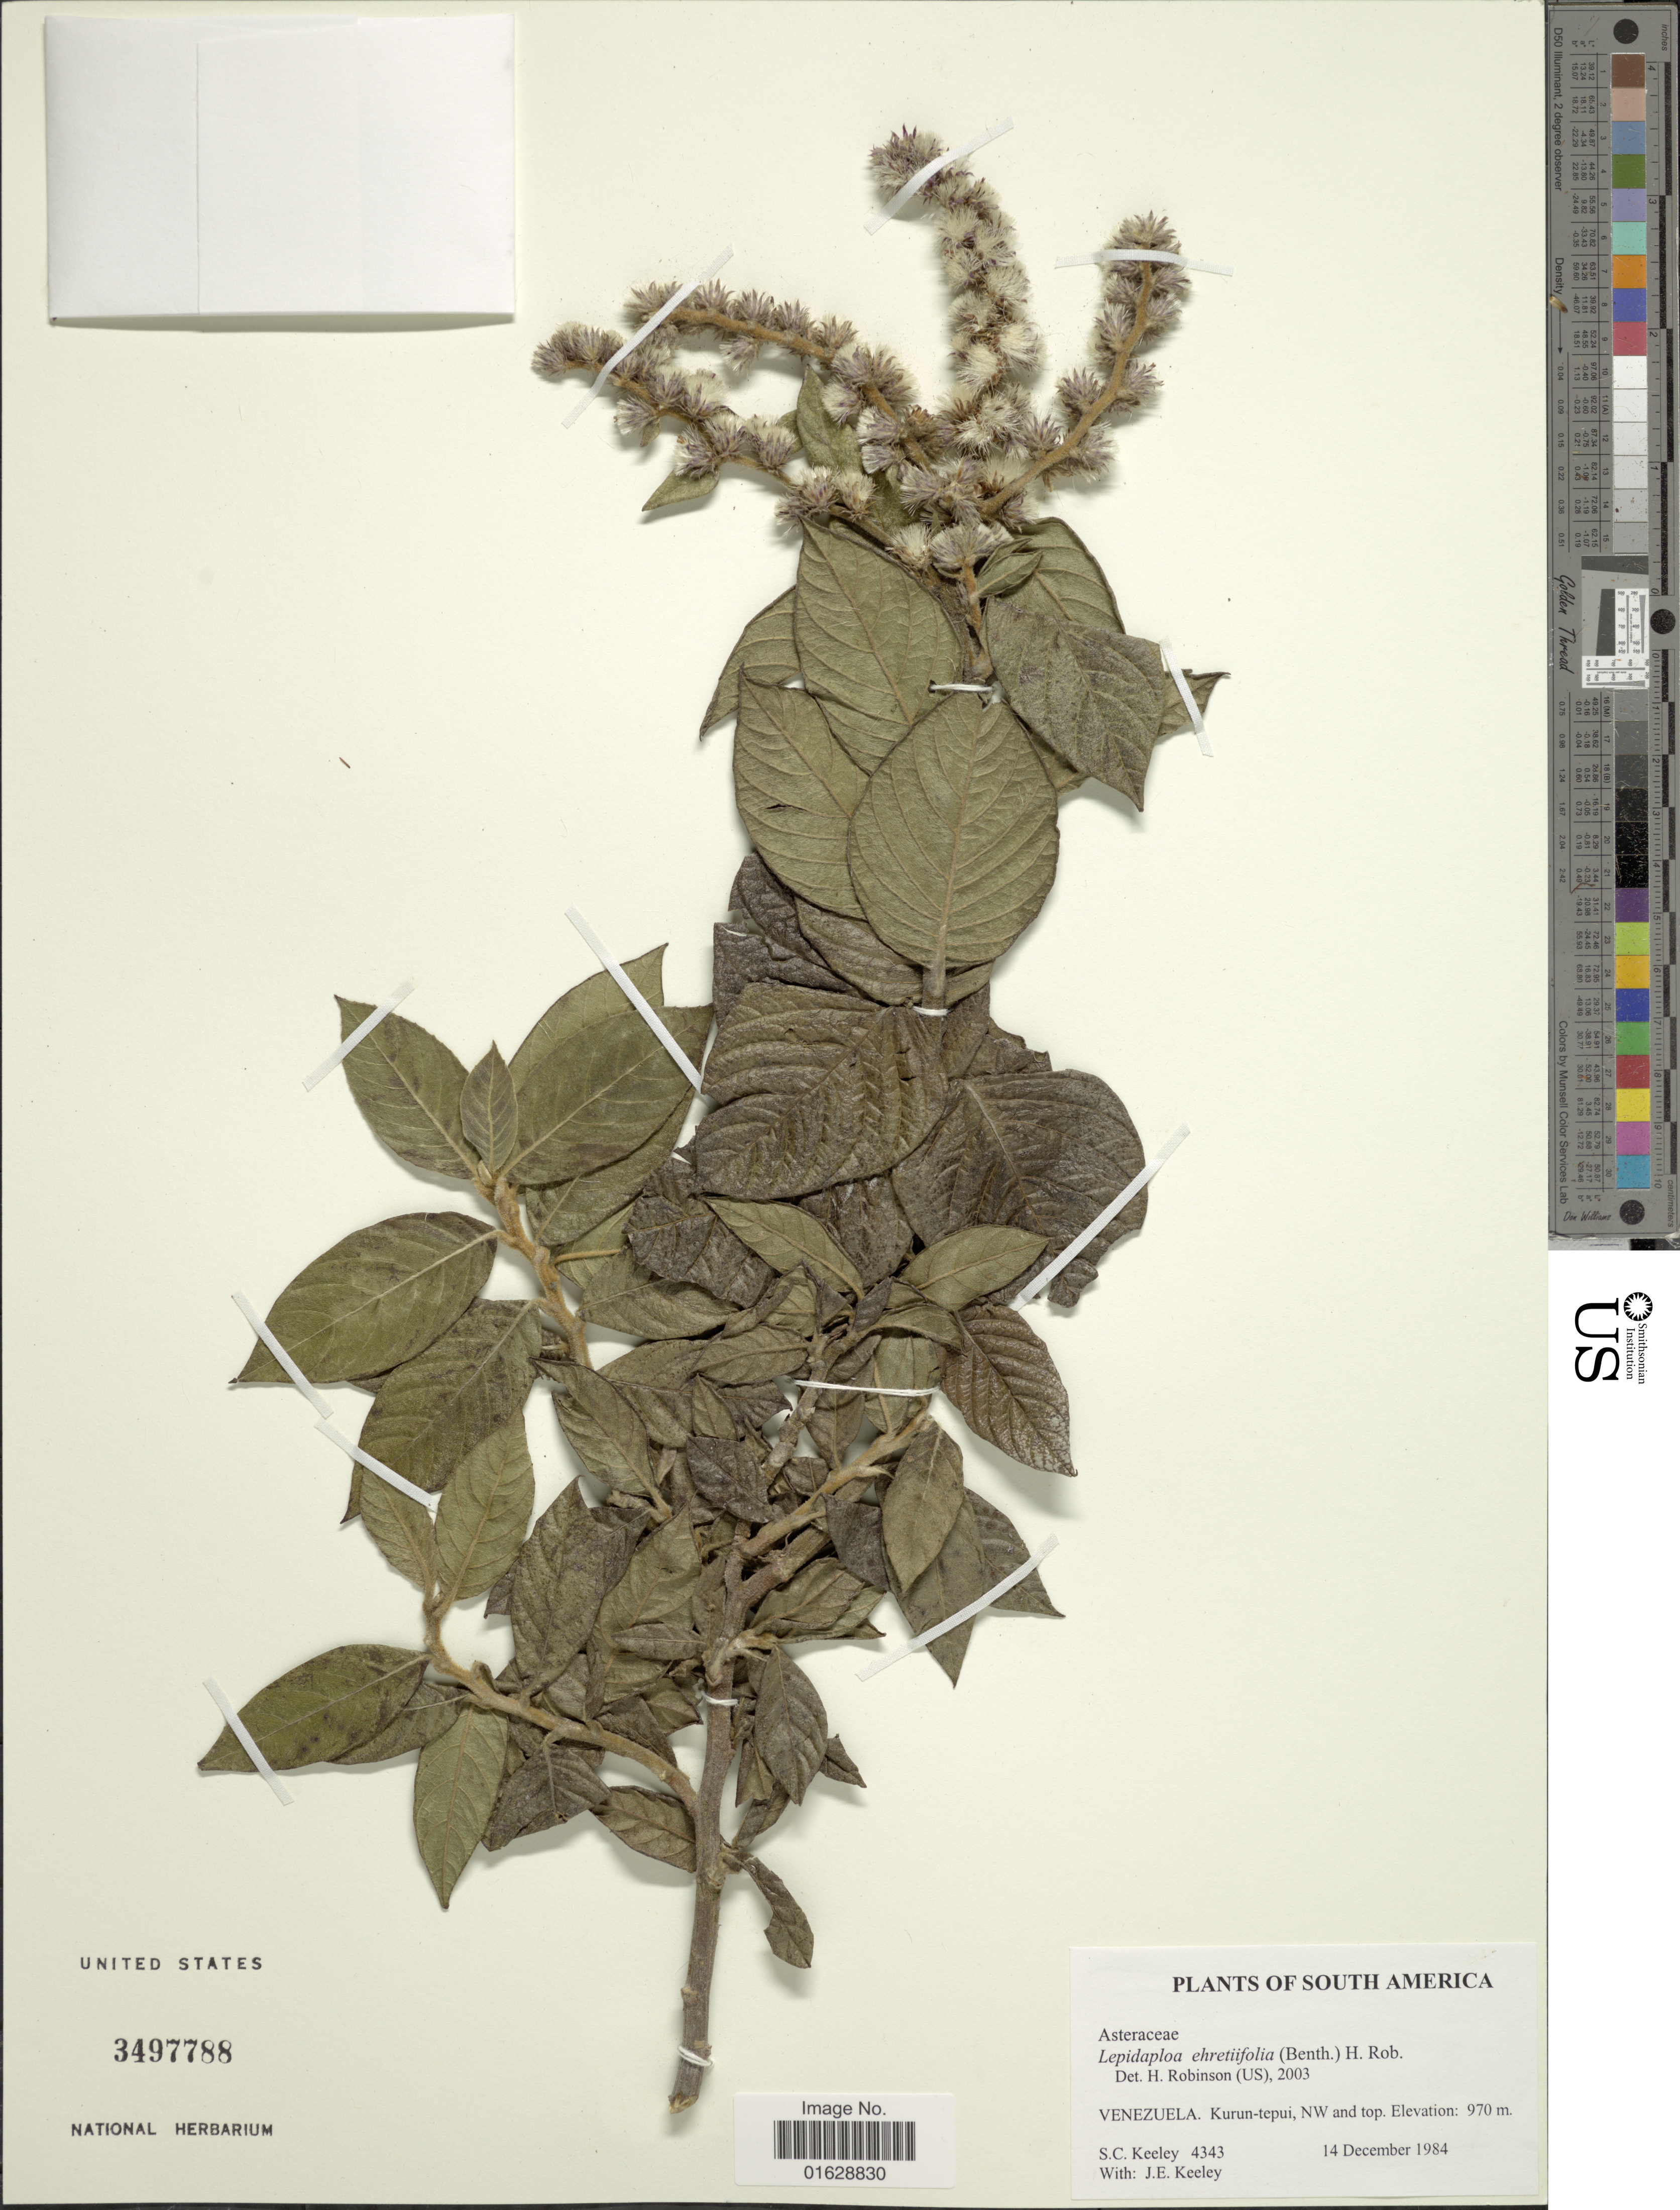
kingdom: Plantae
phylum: Tracheophyta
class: Magnoliopsida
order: Asterales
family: Asteraceae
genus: Lepidaploa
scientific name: Lepidaploa ehretiifolia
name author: (Benth.) H. Rob.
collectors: S. C. Keeley & J. E. Keeley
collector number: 4343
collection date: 1984-12-14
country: Venezuela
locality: Kurun-tepui, NW and top.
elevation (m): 970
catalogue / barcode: US 3497788